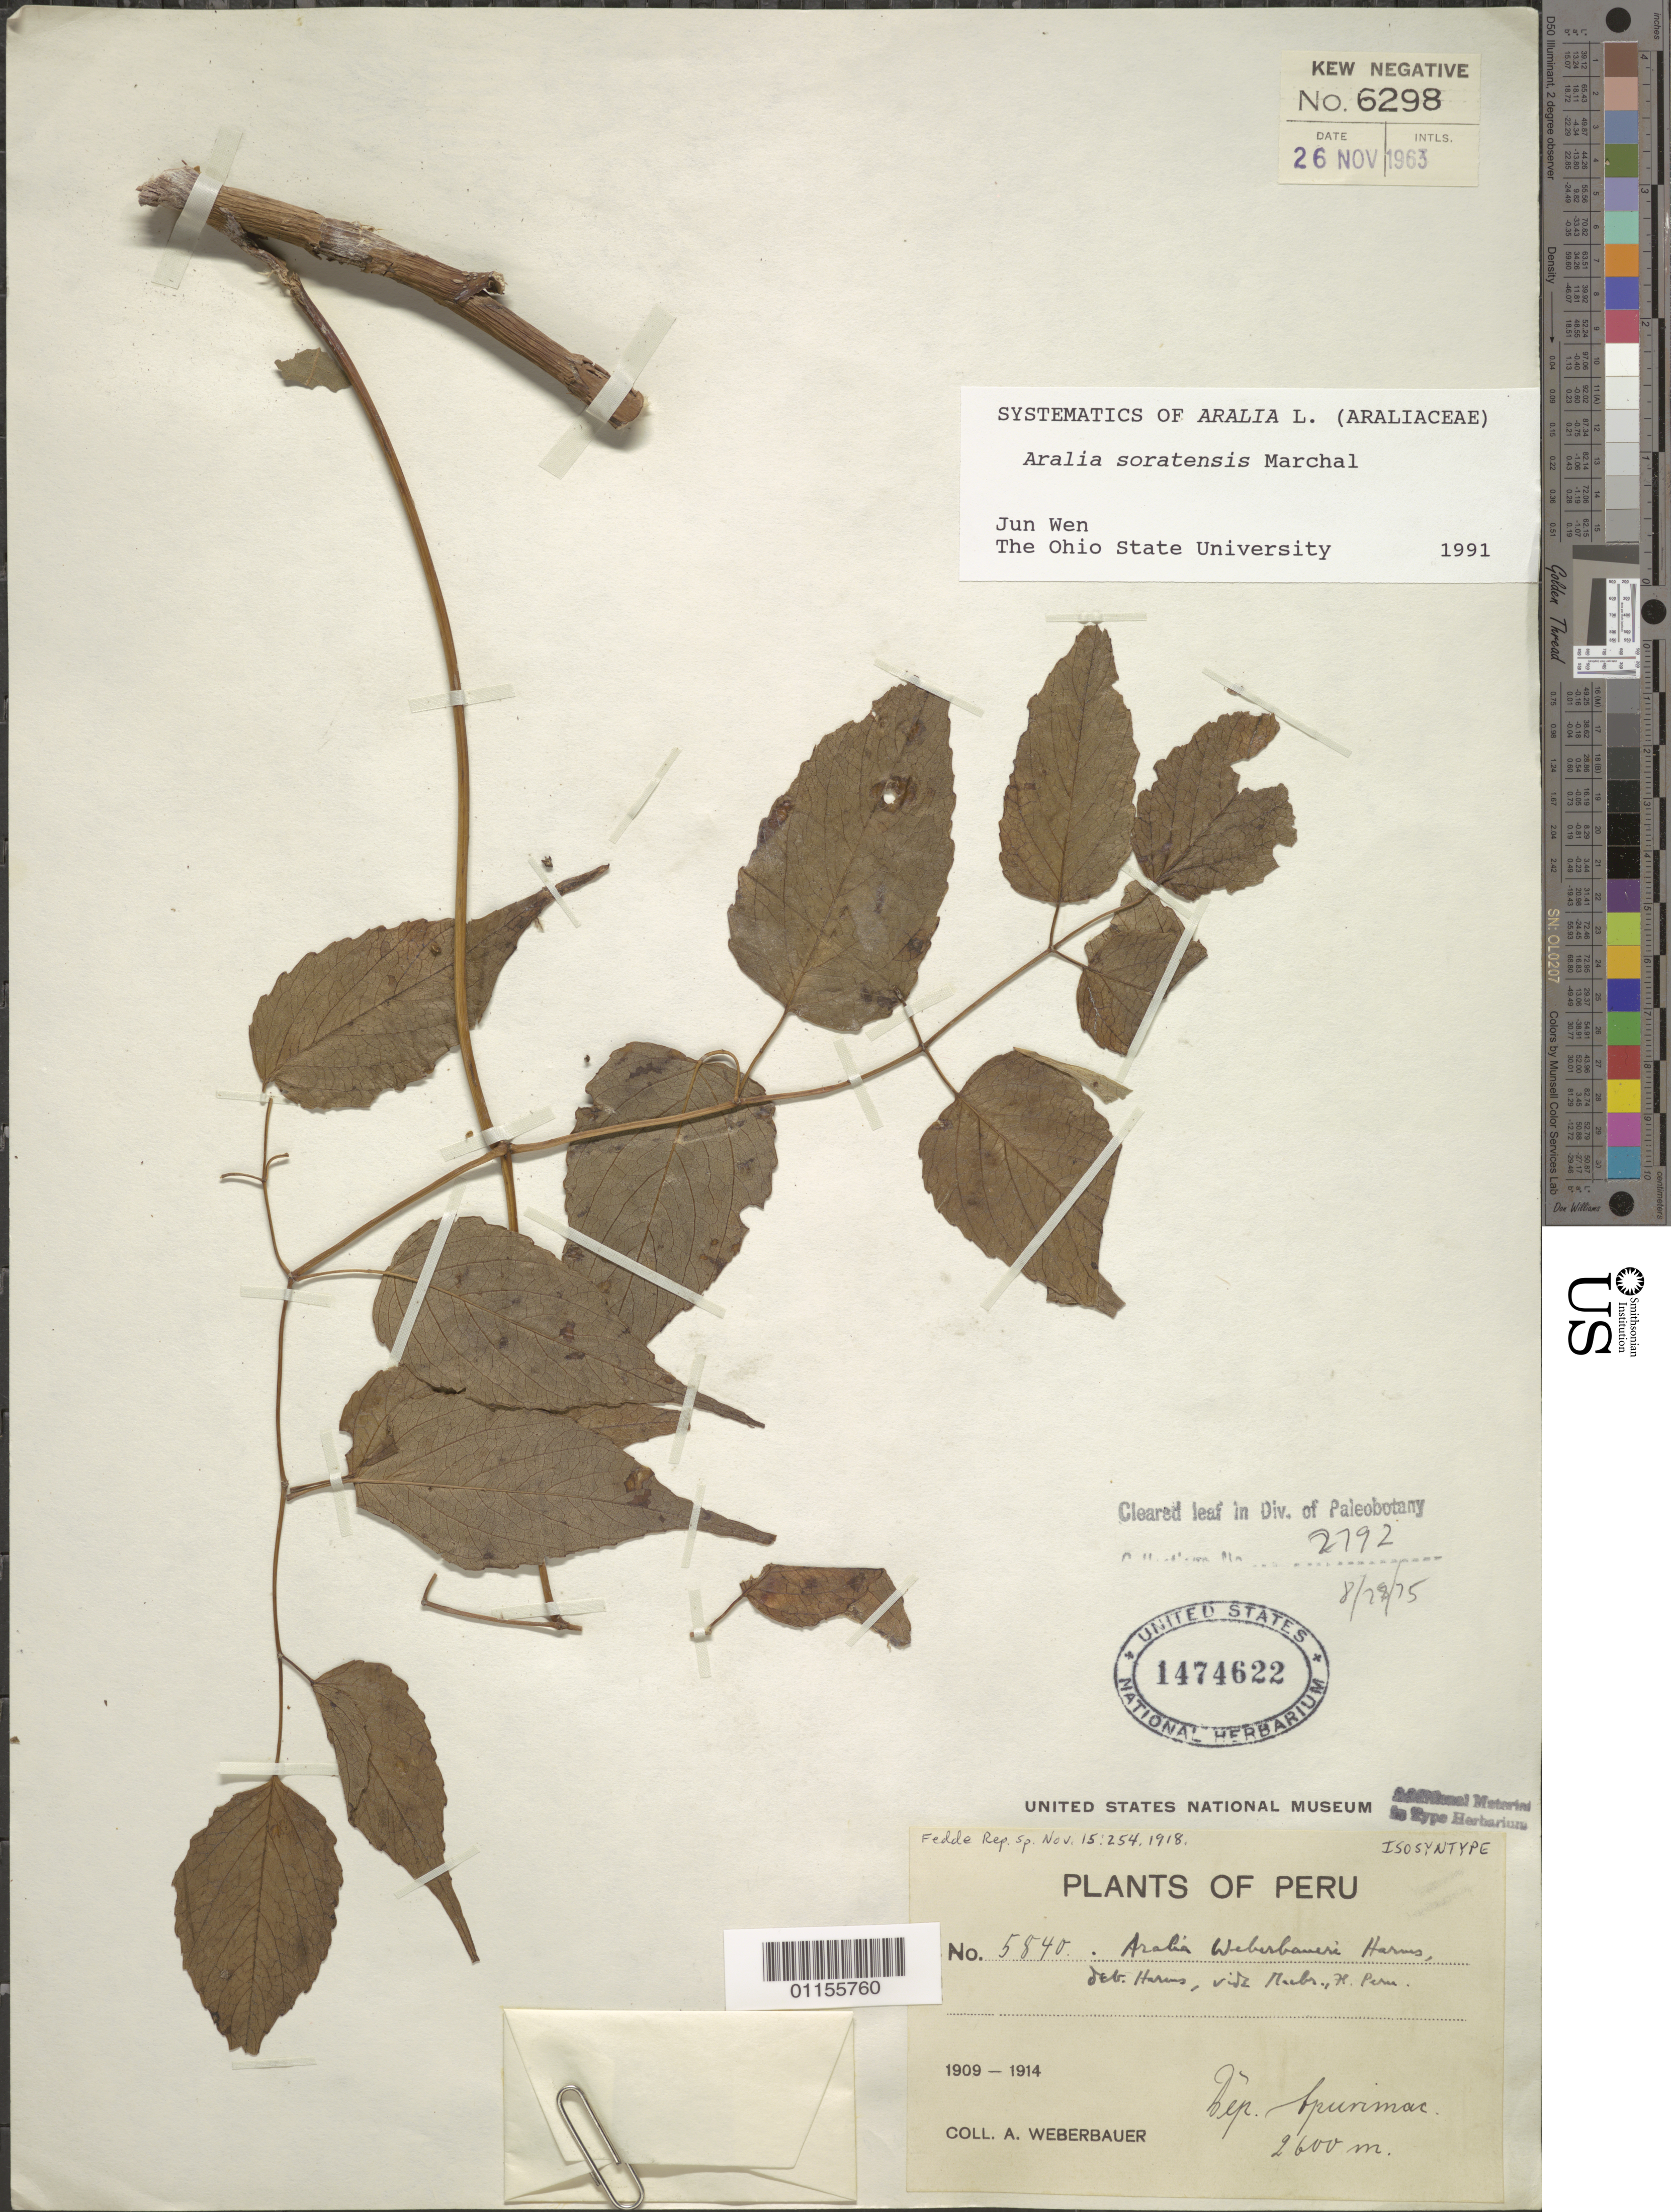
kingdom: Plantae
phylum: Tracheophyta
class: Magnoliopsida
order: Apiales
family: Araliaceae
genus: Aralia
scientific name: Aralia soratensis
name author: Marchal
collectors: A. Weberbauer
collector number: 5840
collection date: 1909/1914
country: Peru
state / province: Apurímac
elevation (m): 2600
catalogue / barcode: US 1474622